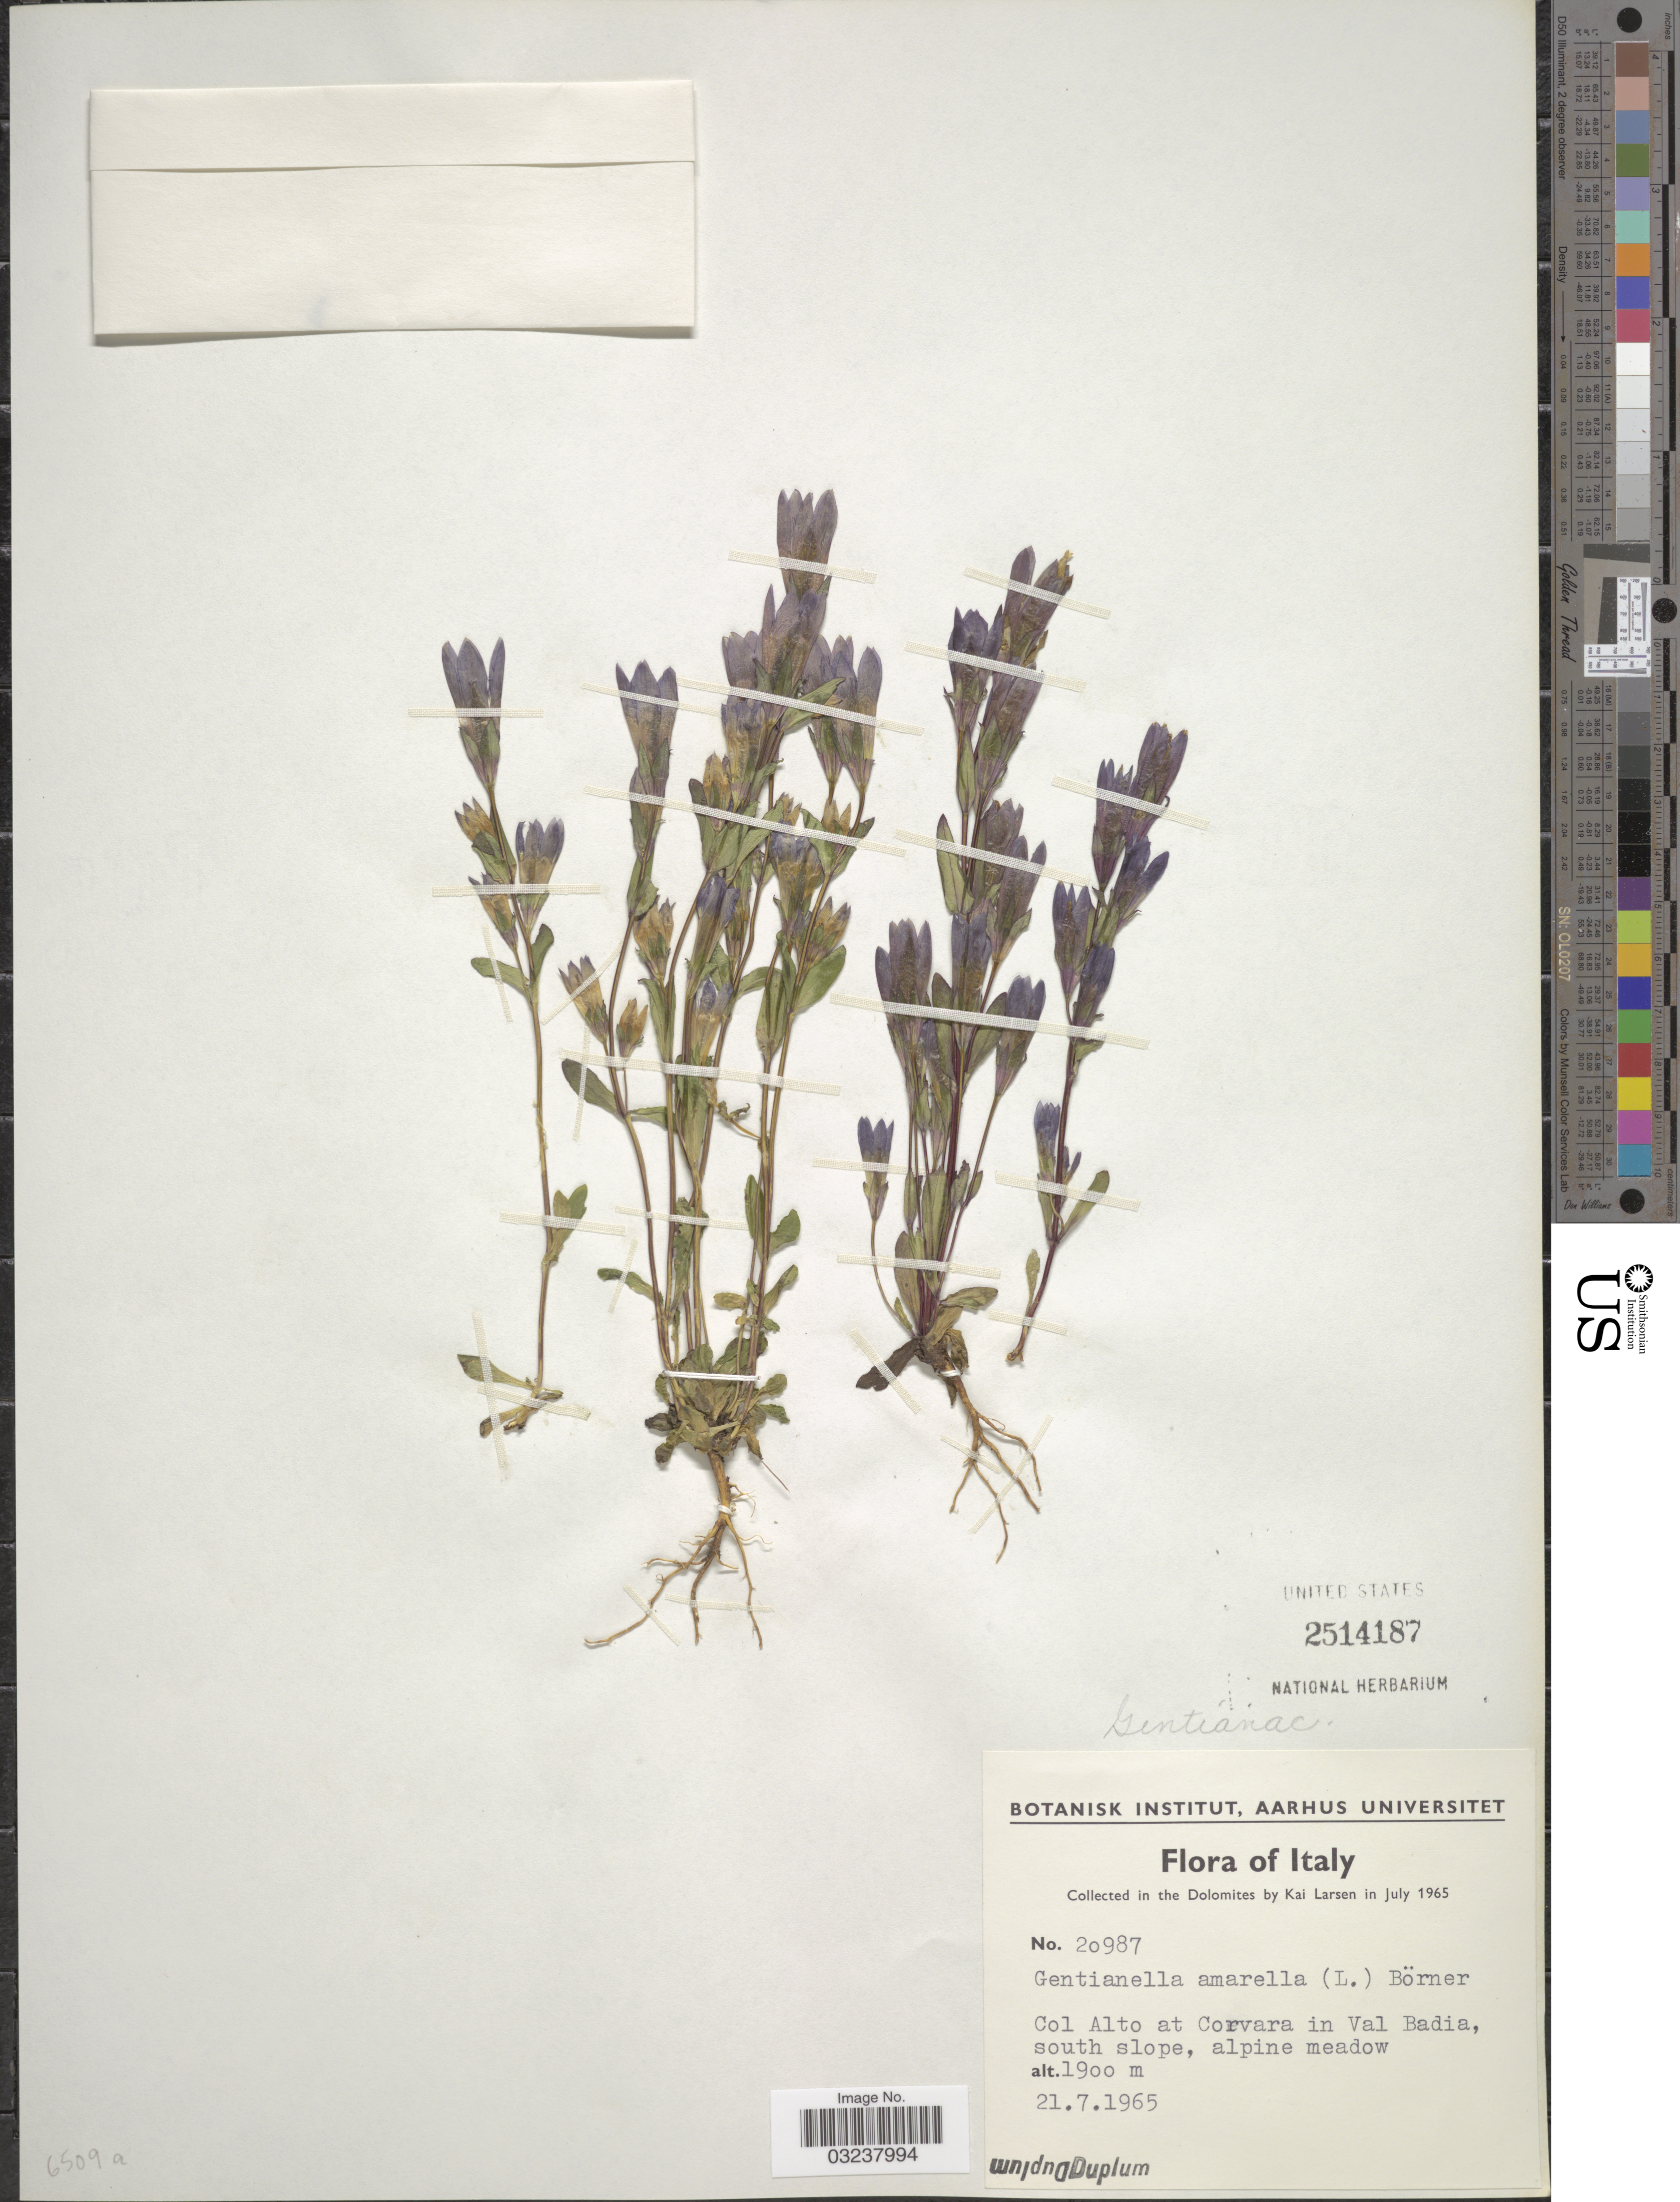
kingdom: Plantae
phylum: Tracheophyta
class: Magnoliopsida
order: Gentianales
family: Gentianaceae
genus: Gentianella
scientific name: Gentianella amarella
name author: (L.) Börner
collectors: K. Larsen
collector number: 20987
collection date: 1965-07-21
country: Italy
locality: Dolomites. Col Alto at Corvara in Val Badia, south slope, alpine meadow.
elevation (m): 1900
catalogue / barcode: US 2514187